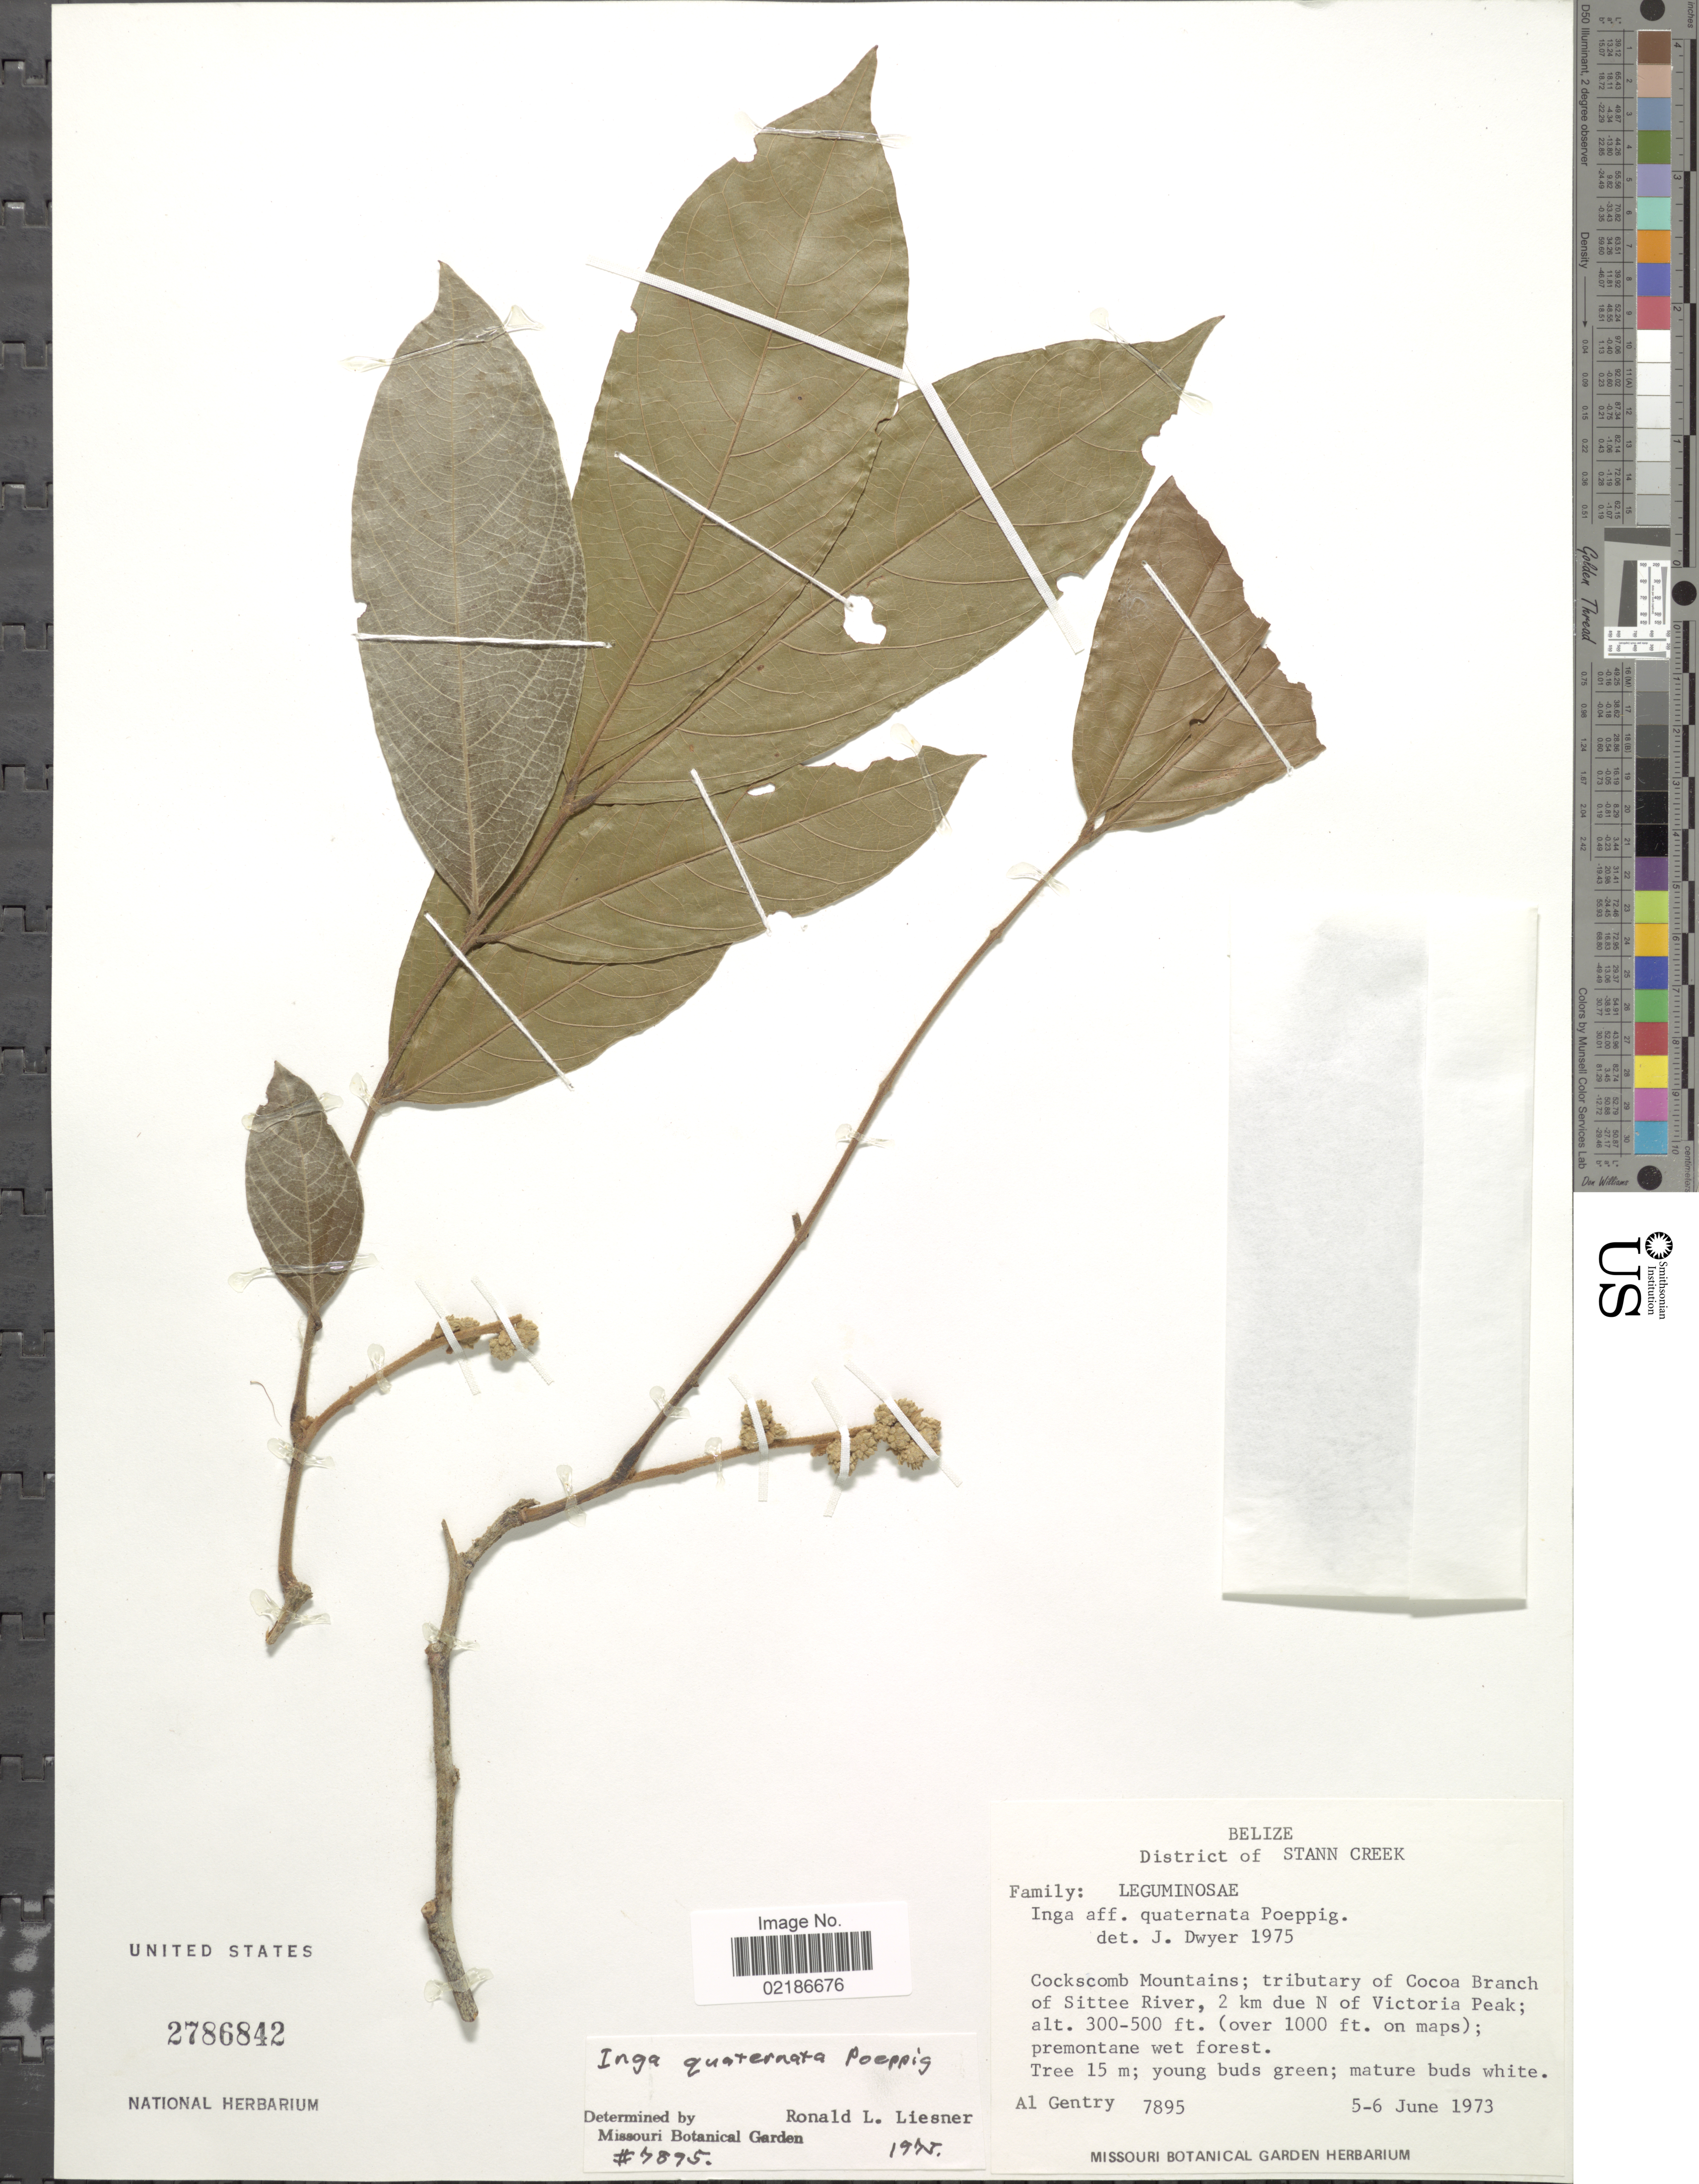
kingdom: Plantae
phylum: Tracheophyta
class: Magnoliopsida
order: Fabales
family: Fabaceae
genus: Inga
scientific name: Inga quaternata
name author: Poepp. & Endl.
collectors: A. H. Gentry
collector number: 7895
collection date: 1973-06-05/1973-06-06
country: Belize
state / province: Stann Creek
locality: Cockscomb Mountains, tributary of Cocoa Branch of Sittee River, 2 km due N of Victoria Peak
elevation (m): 91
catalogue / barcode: US 2786842